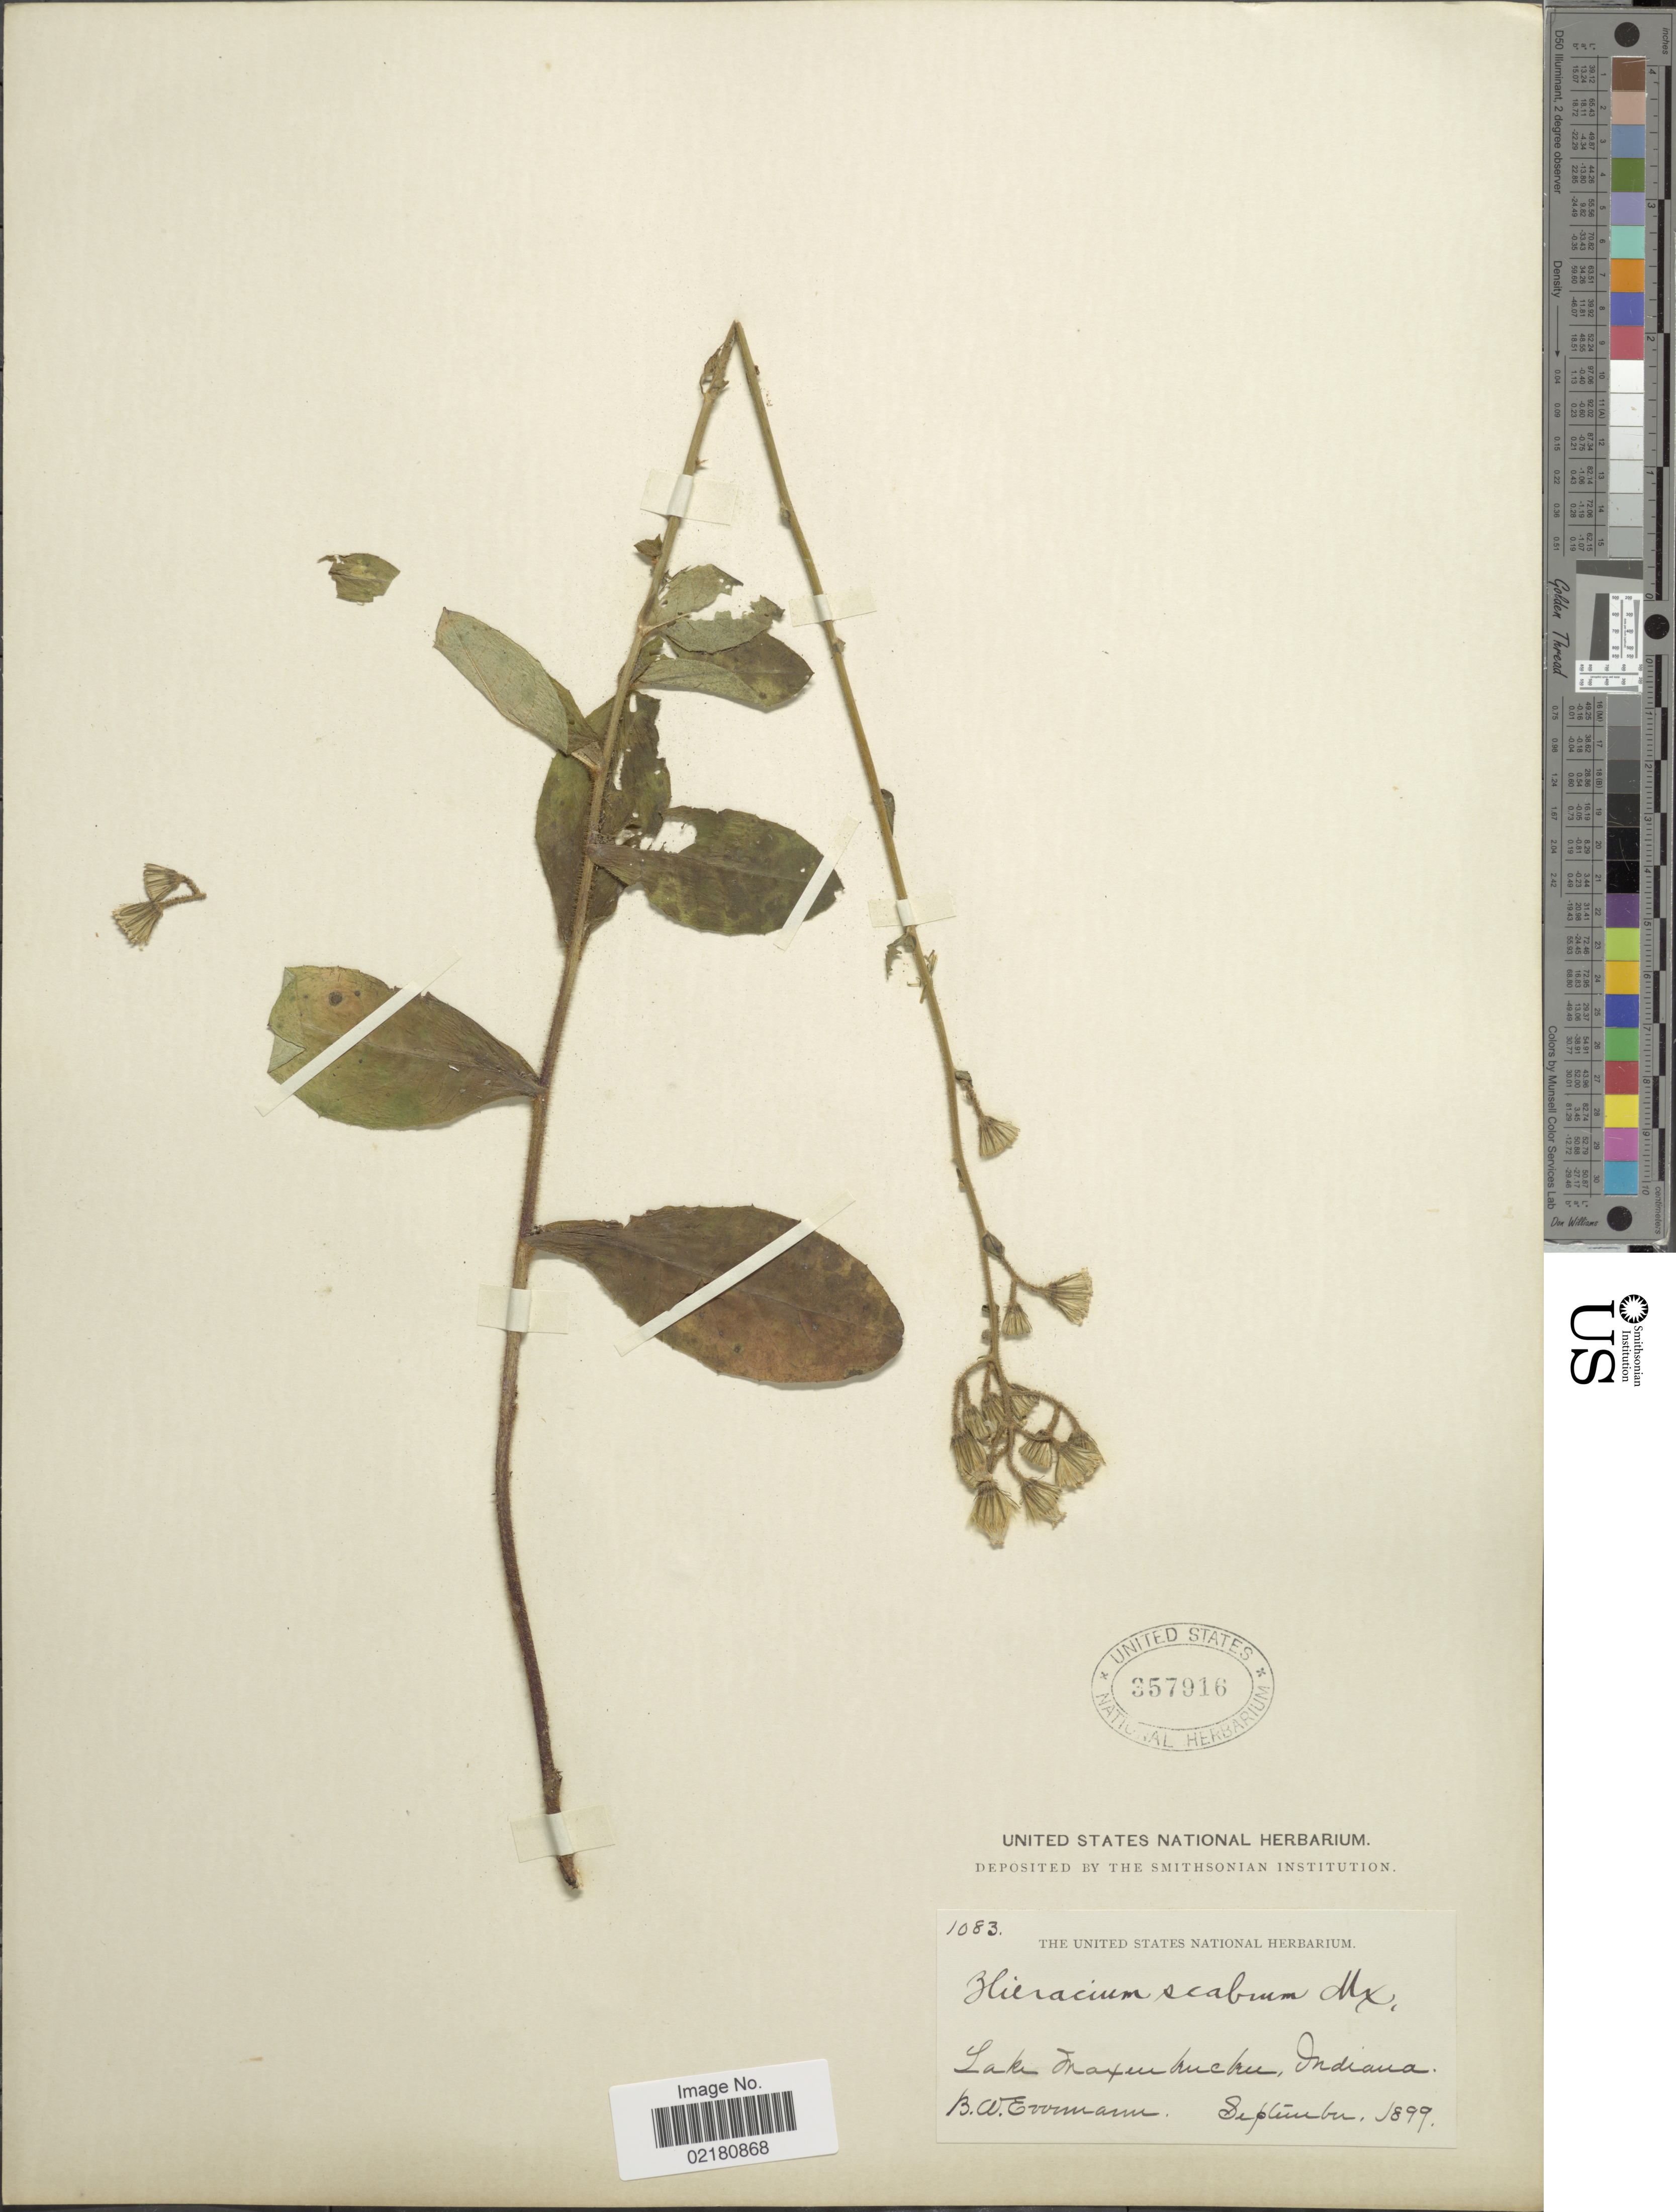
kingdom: Plantae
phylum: Tracheophyta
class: Magnoliopsida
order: Asterales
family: Asteraceae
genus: Pilosella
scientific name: Pilosella verruculata subsp. verruculata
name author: (Link) Soják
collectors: B. W. Evermann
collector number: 1083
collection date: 1899-09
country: United States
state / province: Indiana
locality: Lake Mafinkuekue, Indiana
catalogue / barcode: US 357976